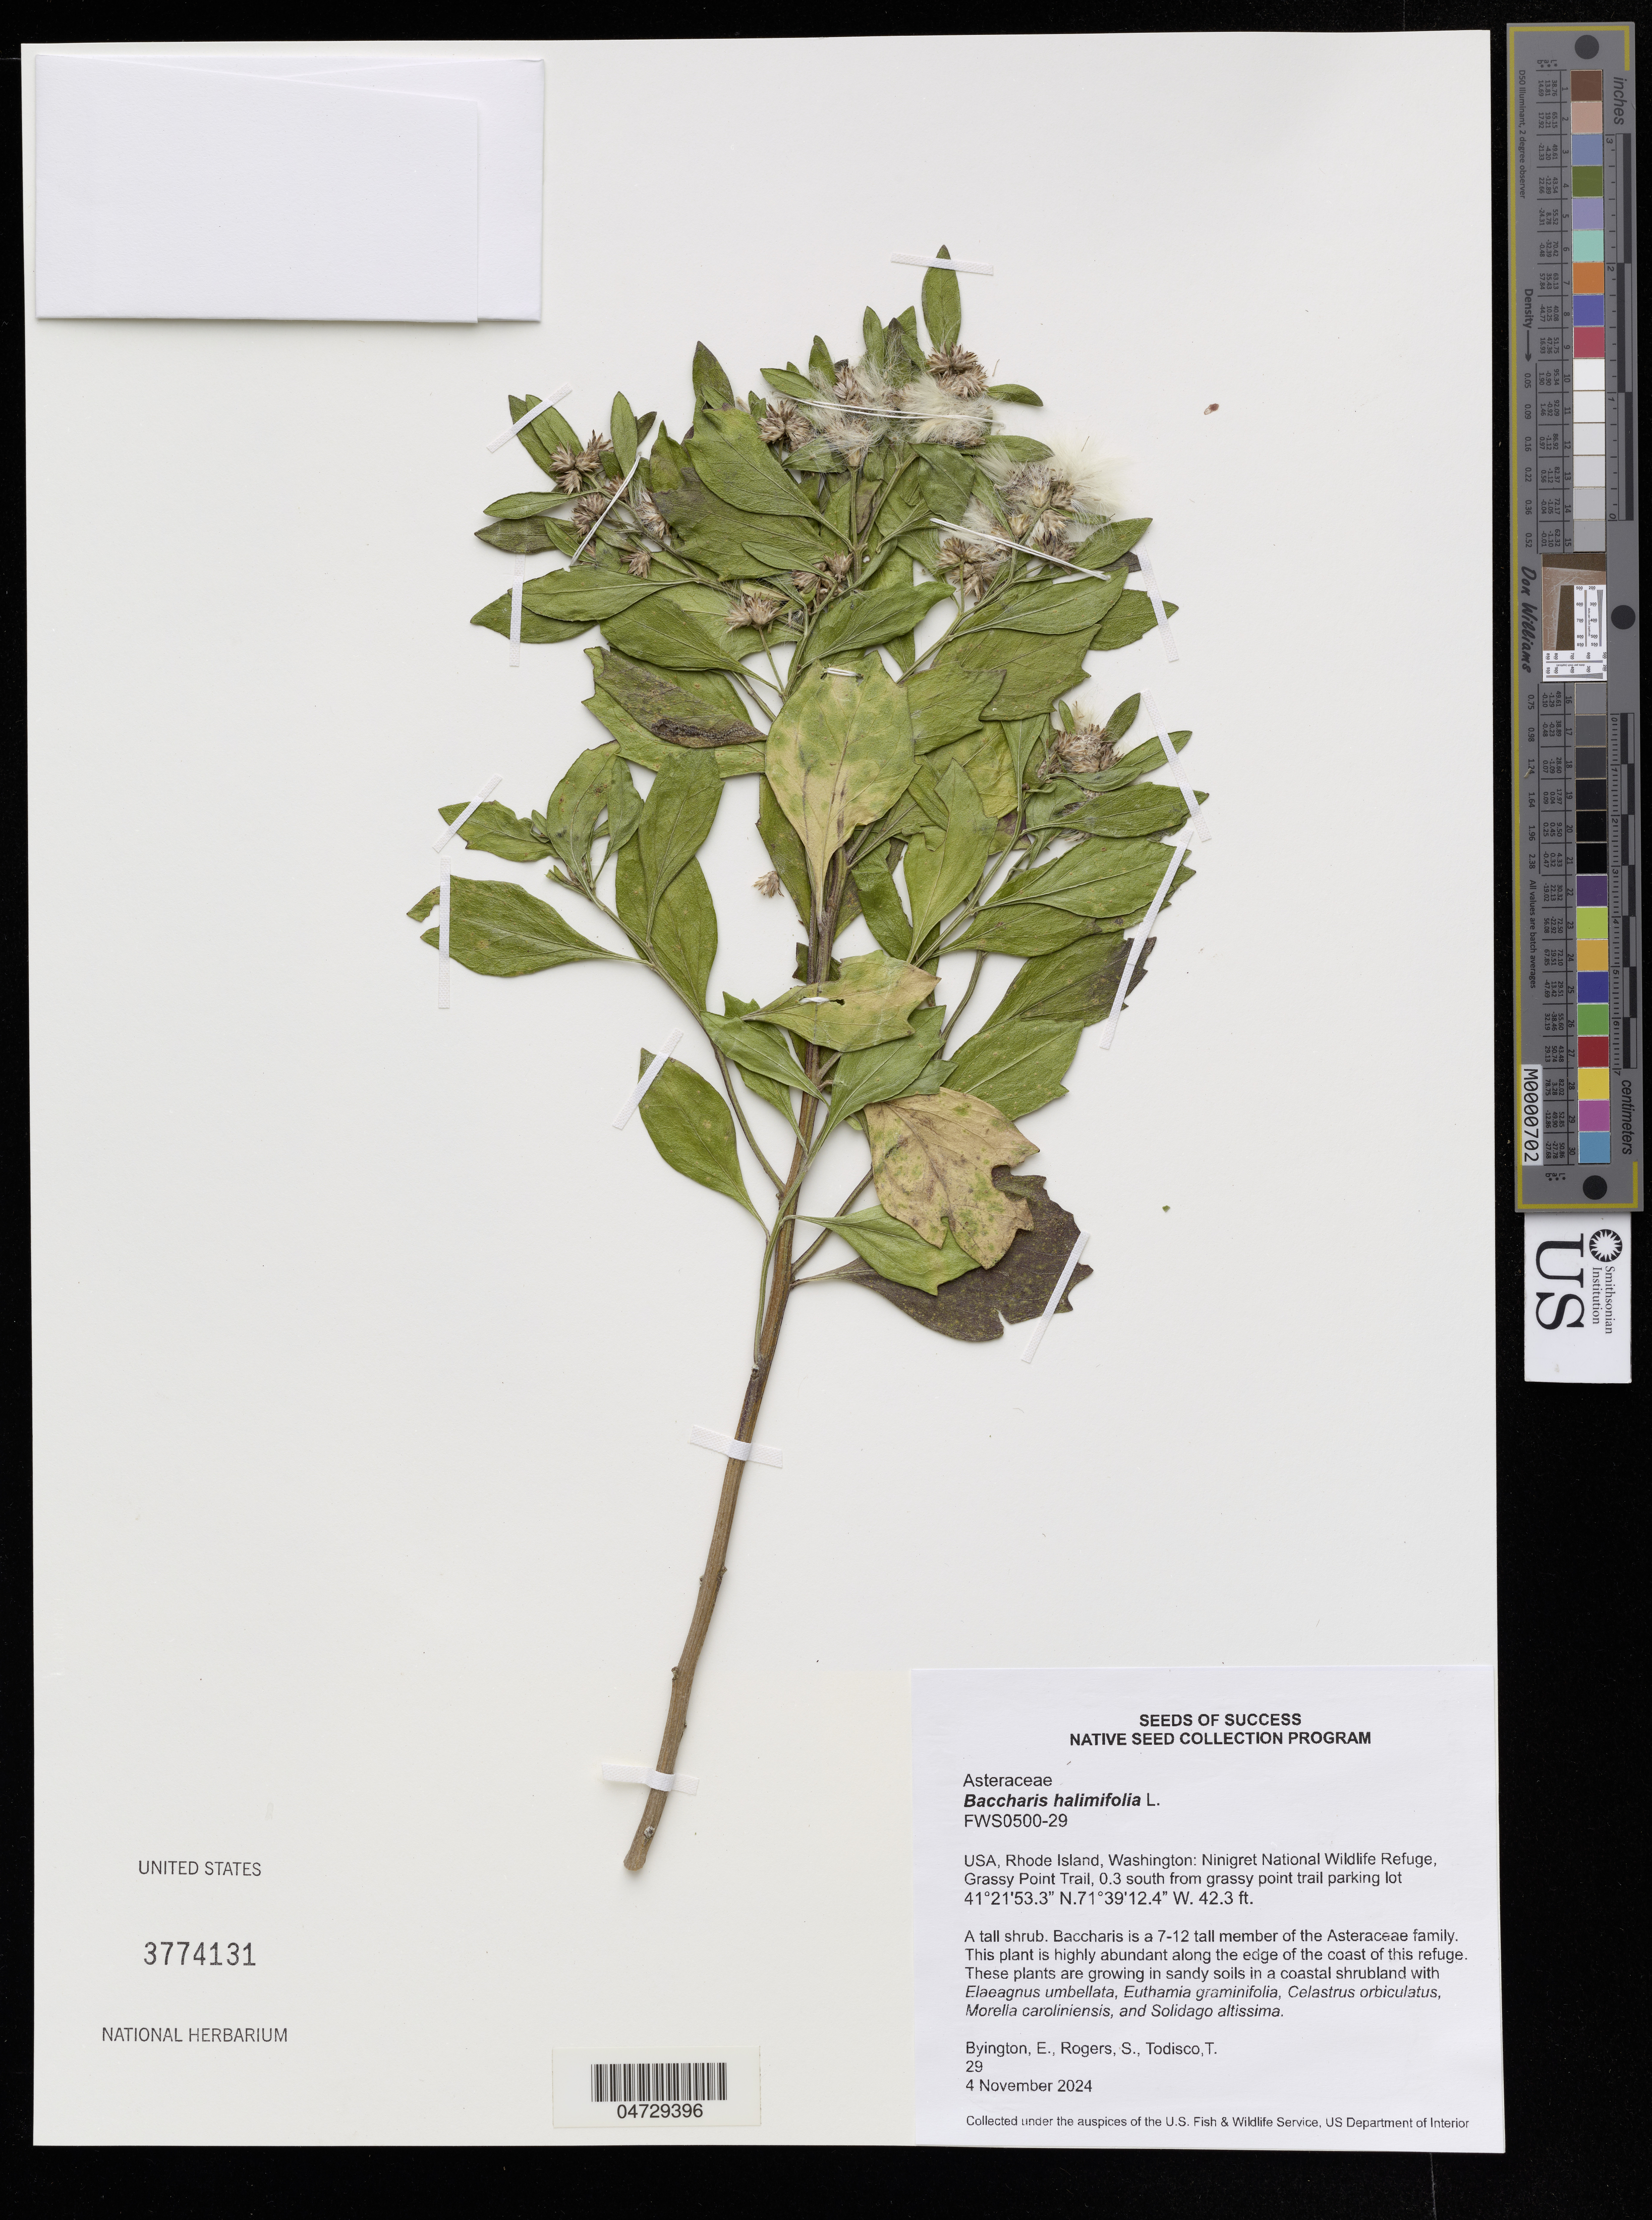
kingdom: Plantae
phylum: Tracheophyta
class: Magnoliopsida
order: Asterales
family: Asteraceae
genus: Baccharis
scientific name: Baccharis halimifolia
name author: L.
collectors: E. Byington, S. Rogers & T. Todisco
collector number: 29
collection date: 2024-11-04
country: United States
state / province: Rhode Island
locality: Washington: Ninigret National Wildlife Refuge, Grassy Point Trail, 0.3 south from grassy point trail parking lot.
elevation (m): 12.9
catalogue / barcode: US 3774131